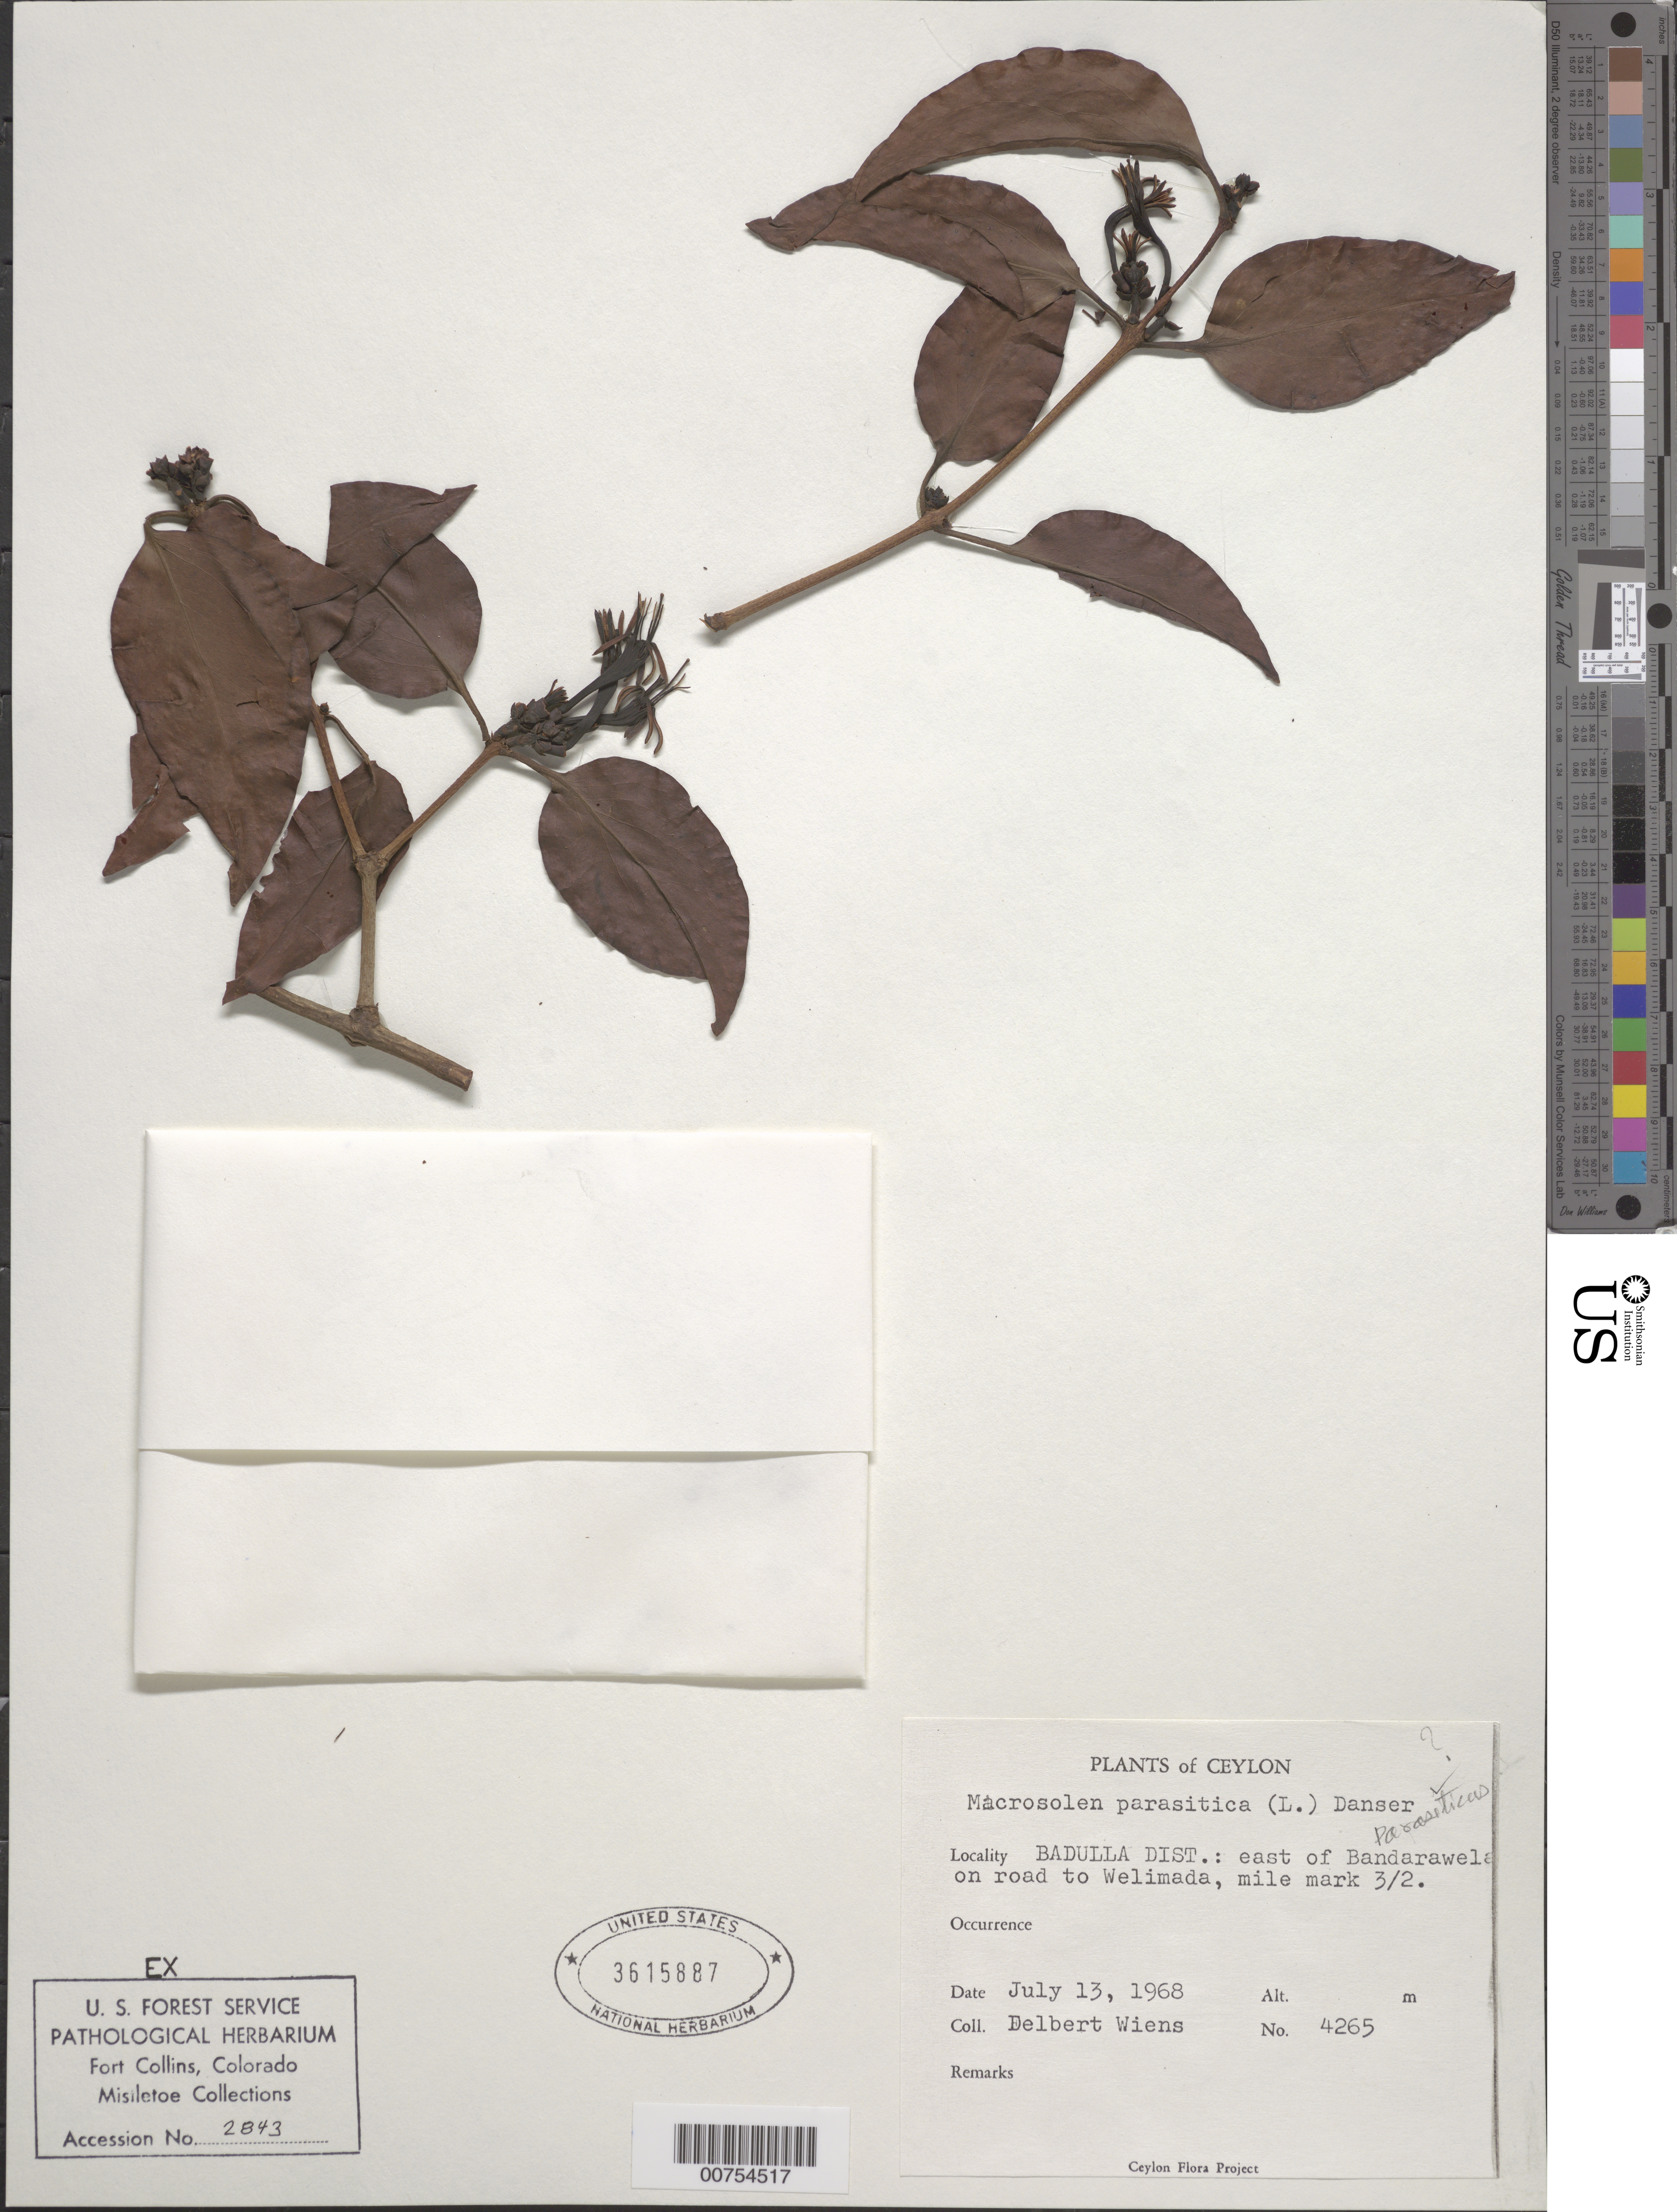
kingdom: Plantae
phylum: Tracheophyta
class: Magnoliopsida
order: Santalales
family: Loranthaceae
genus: Macrosolen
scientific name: Macrosolen parasiticus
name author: (L.) Danser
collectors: D. Wiens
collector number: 4265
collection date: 1968-07-13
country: Sri Lanka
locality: Ceylon. Badulla Dist.: east of Bandarawela on road to Welimada, mile mark 3/2.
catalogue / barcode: US 3615887